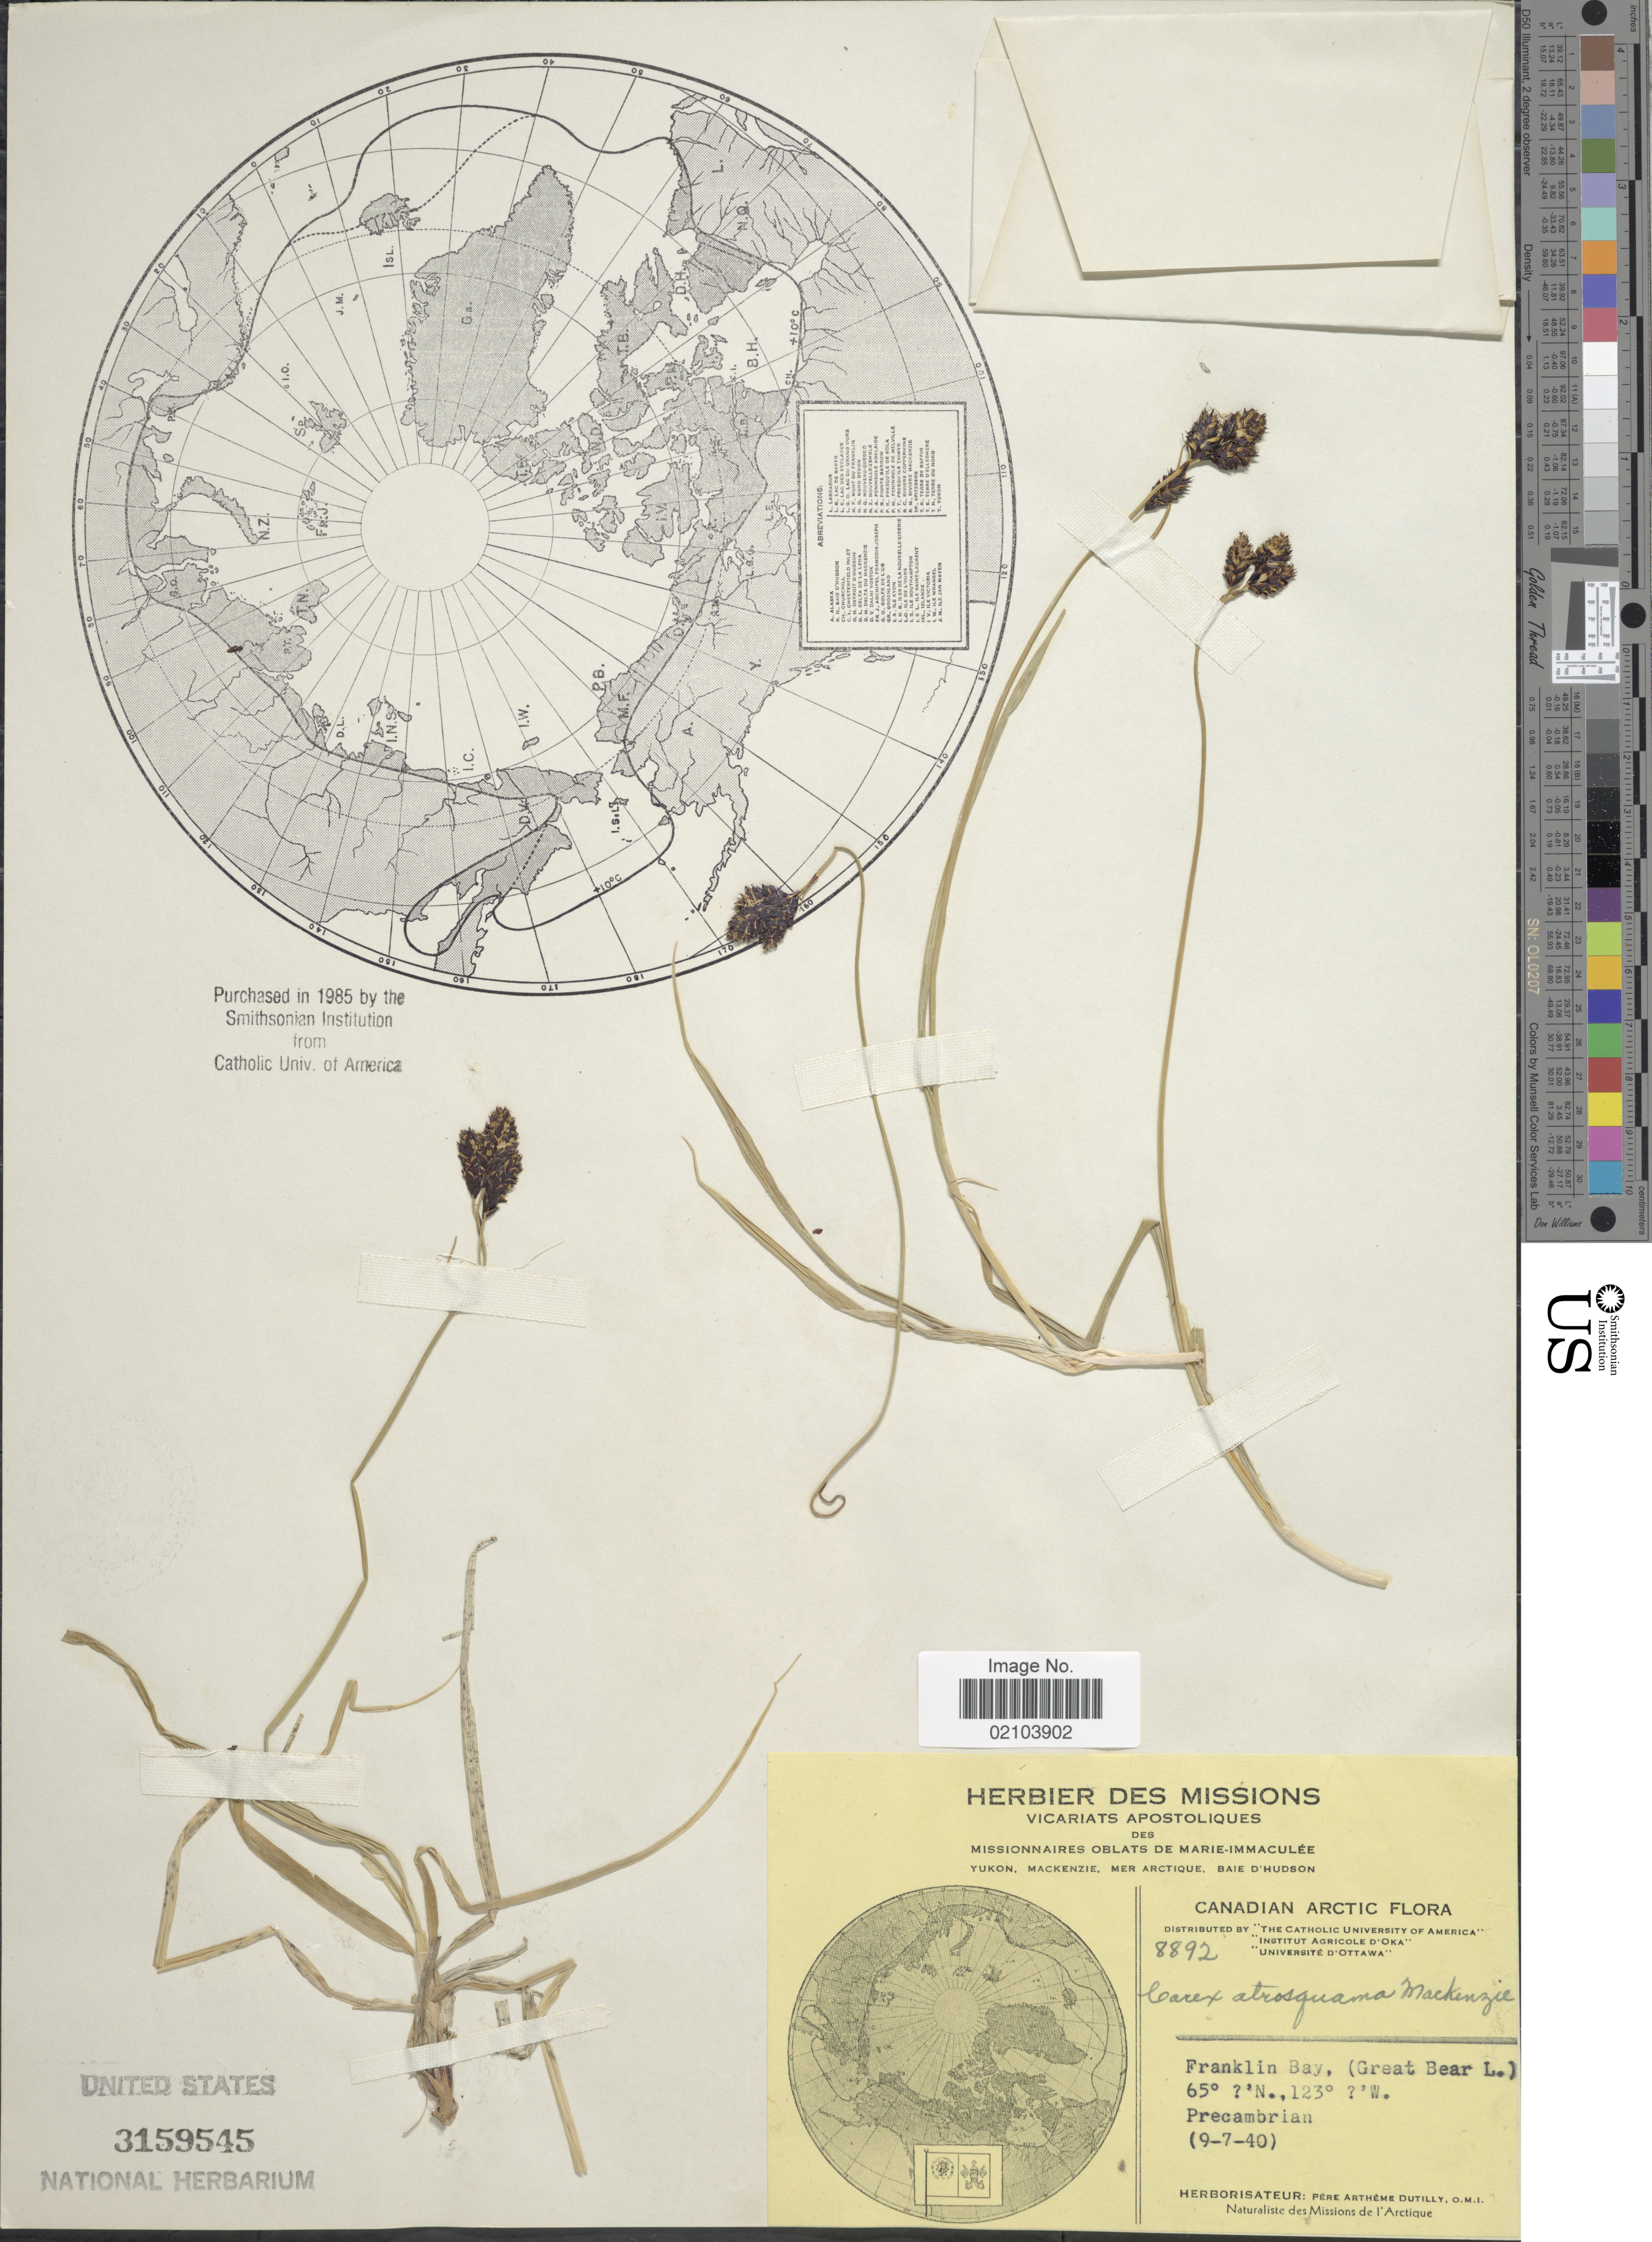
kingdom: Plantae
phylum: Tracheophyta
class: Liliopsida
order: Poales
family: Cyperaceae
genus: Carex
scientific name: Carex atrosquama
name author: Mack.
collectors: A. Dutilly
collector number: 8892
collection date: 1940-07-09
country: Canada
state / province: Northwest Territories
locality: Canadian Arctic. Franklin Bay, (Great Bear L.)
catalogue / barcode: US 3159545